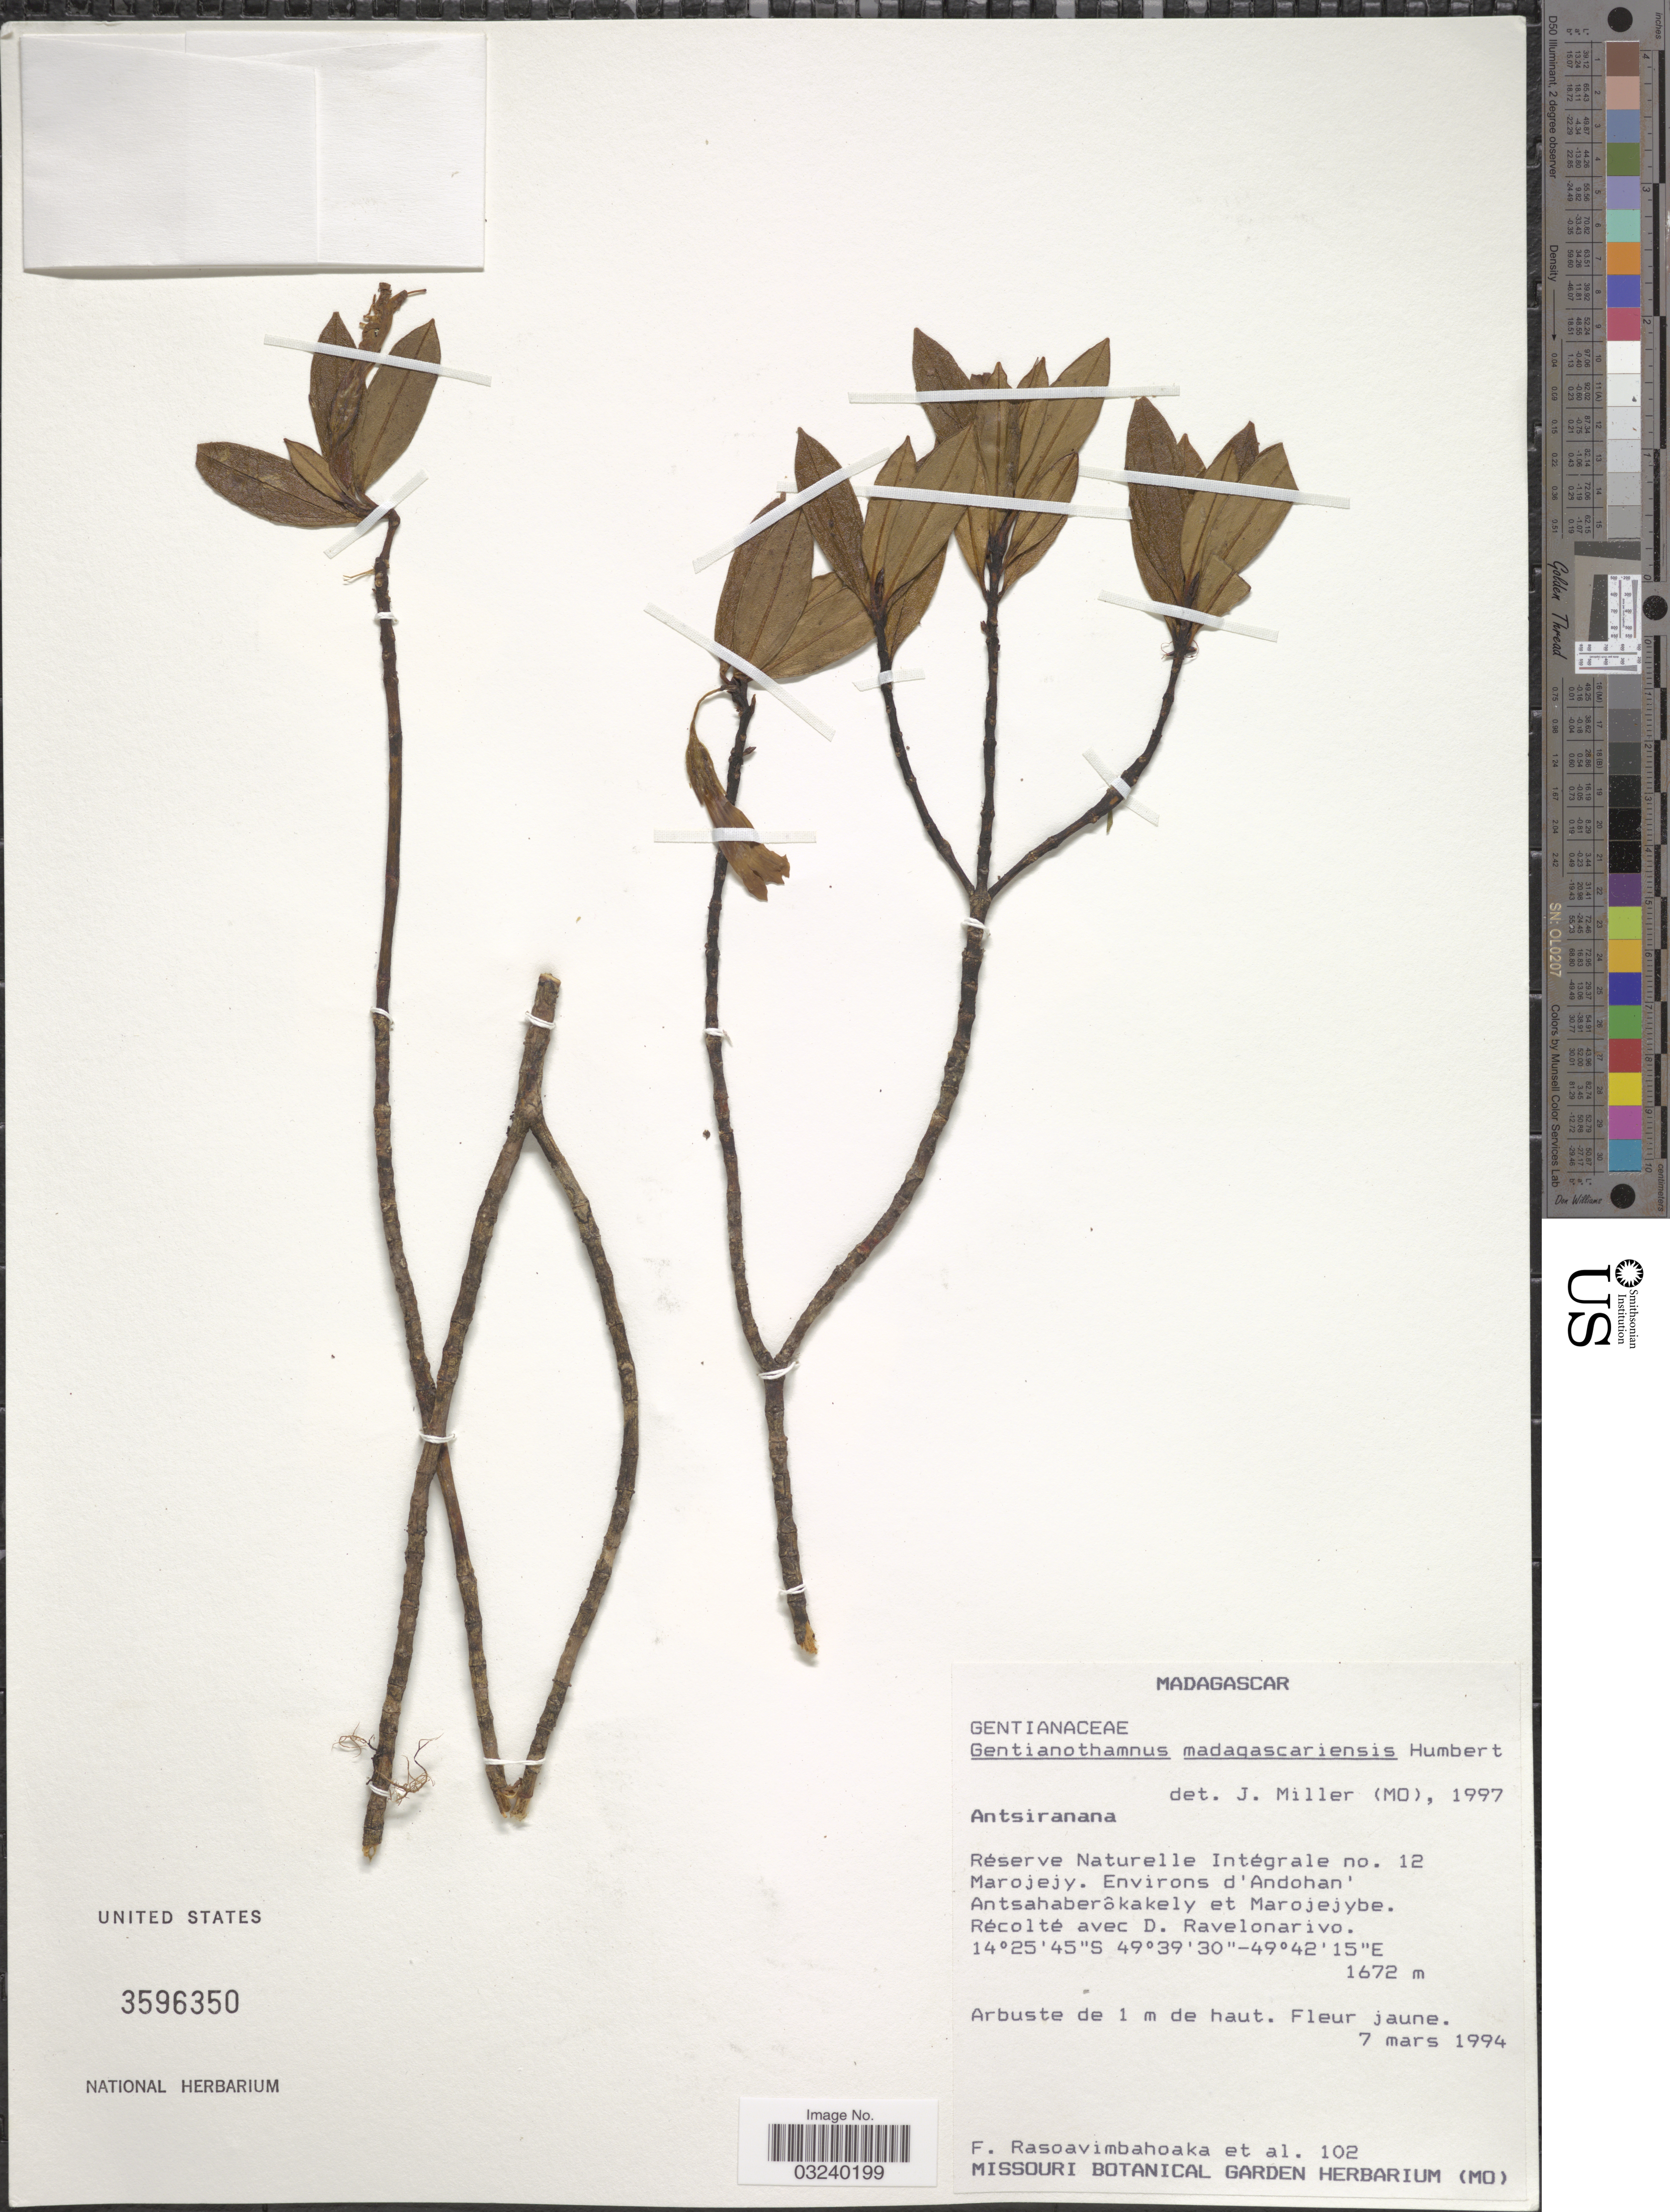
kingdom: Plantae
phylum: Tracheophyta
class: Magnoliopsida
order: Gentianales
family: Gentianaceae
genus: Gentianothamnus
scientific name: Gentianothamnus madagascariensis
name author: Humbert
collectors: F. Rasoavimbahoaka & D. Ravelonarivo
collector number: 102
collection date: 1994-03-07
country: Madagascar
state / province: Sava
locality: Réserve Naturelle Intégrale no. 12 Marojejy. Environs d'Andohan' Antsahaberôkakely et Marojejeybe.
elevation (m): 1672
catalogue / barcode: US 3596350